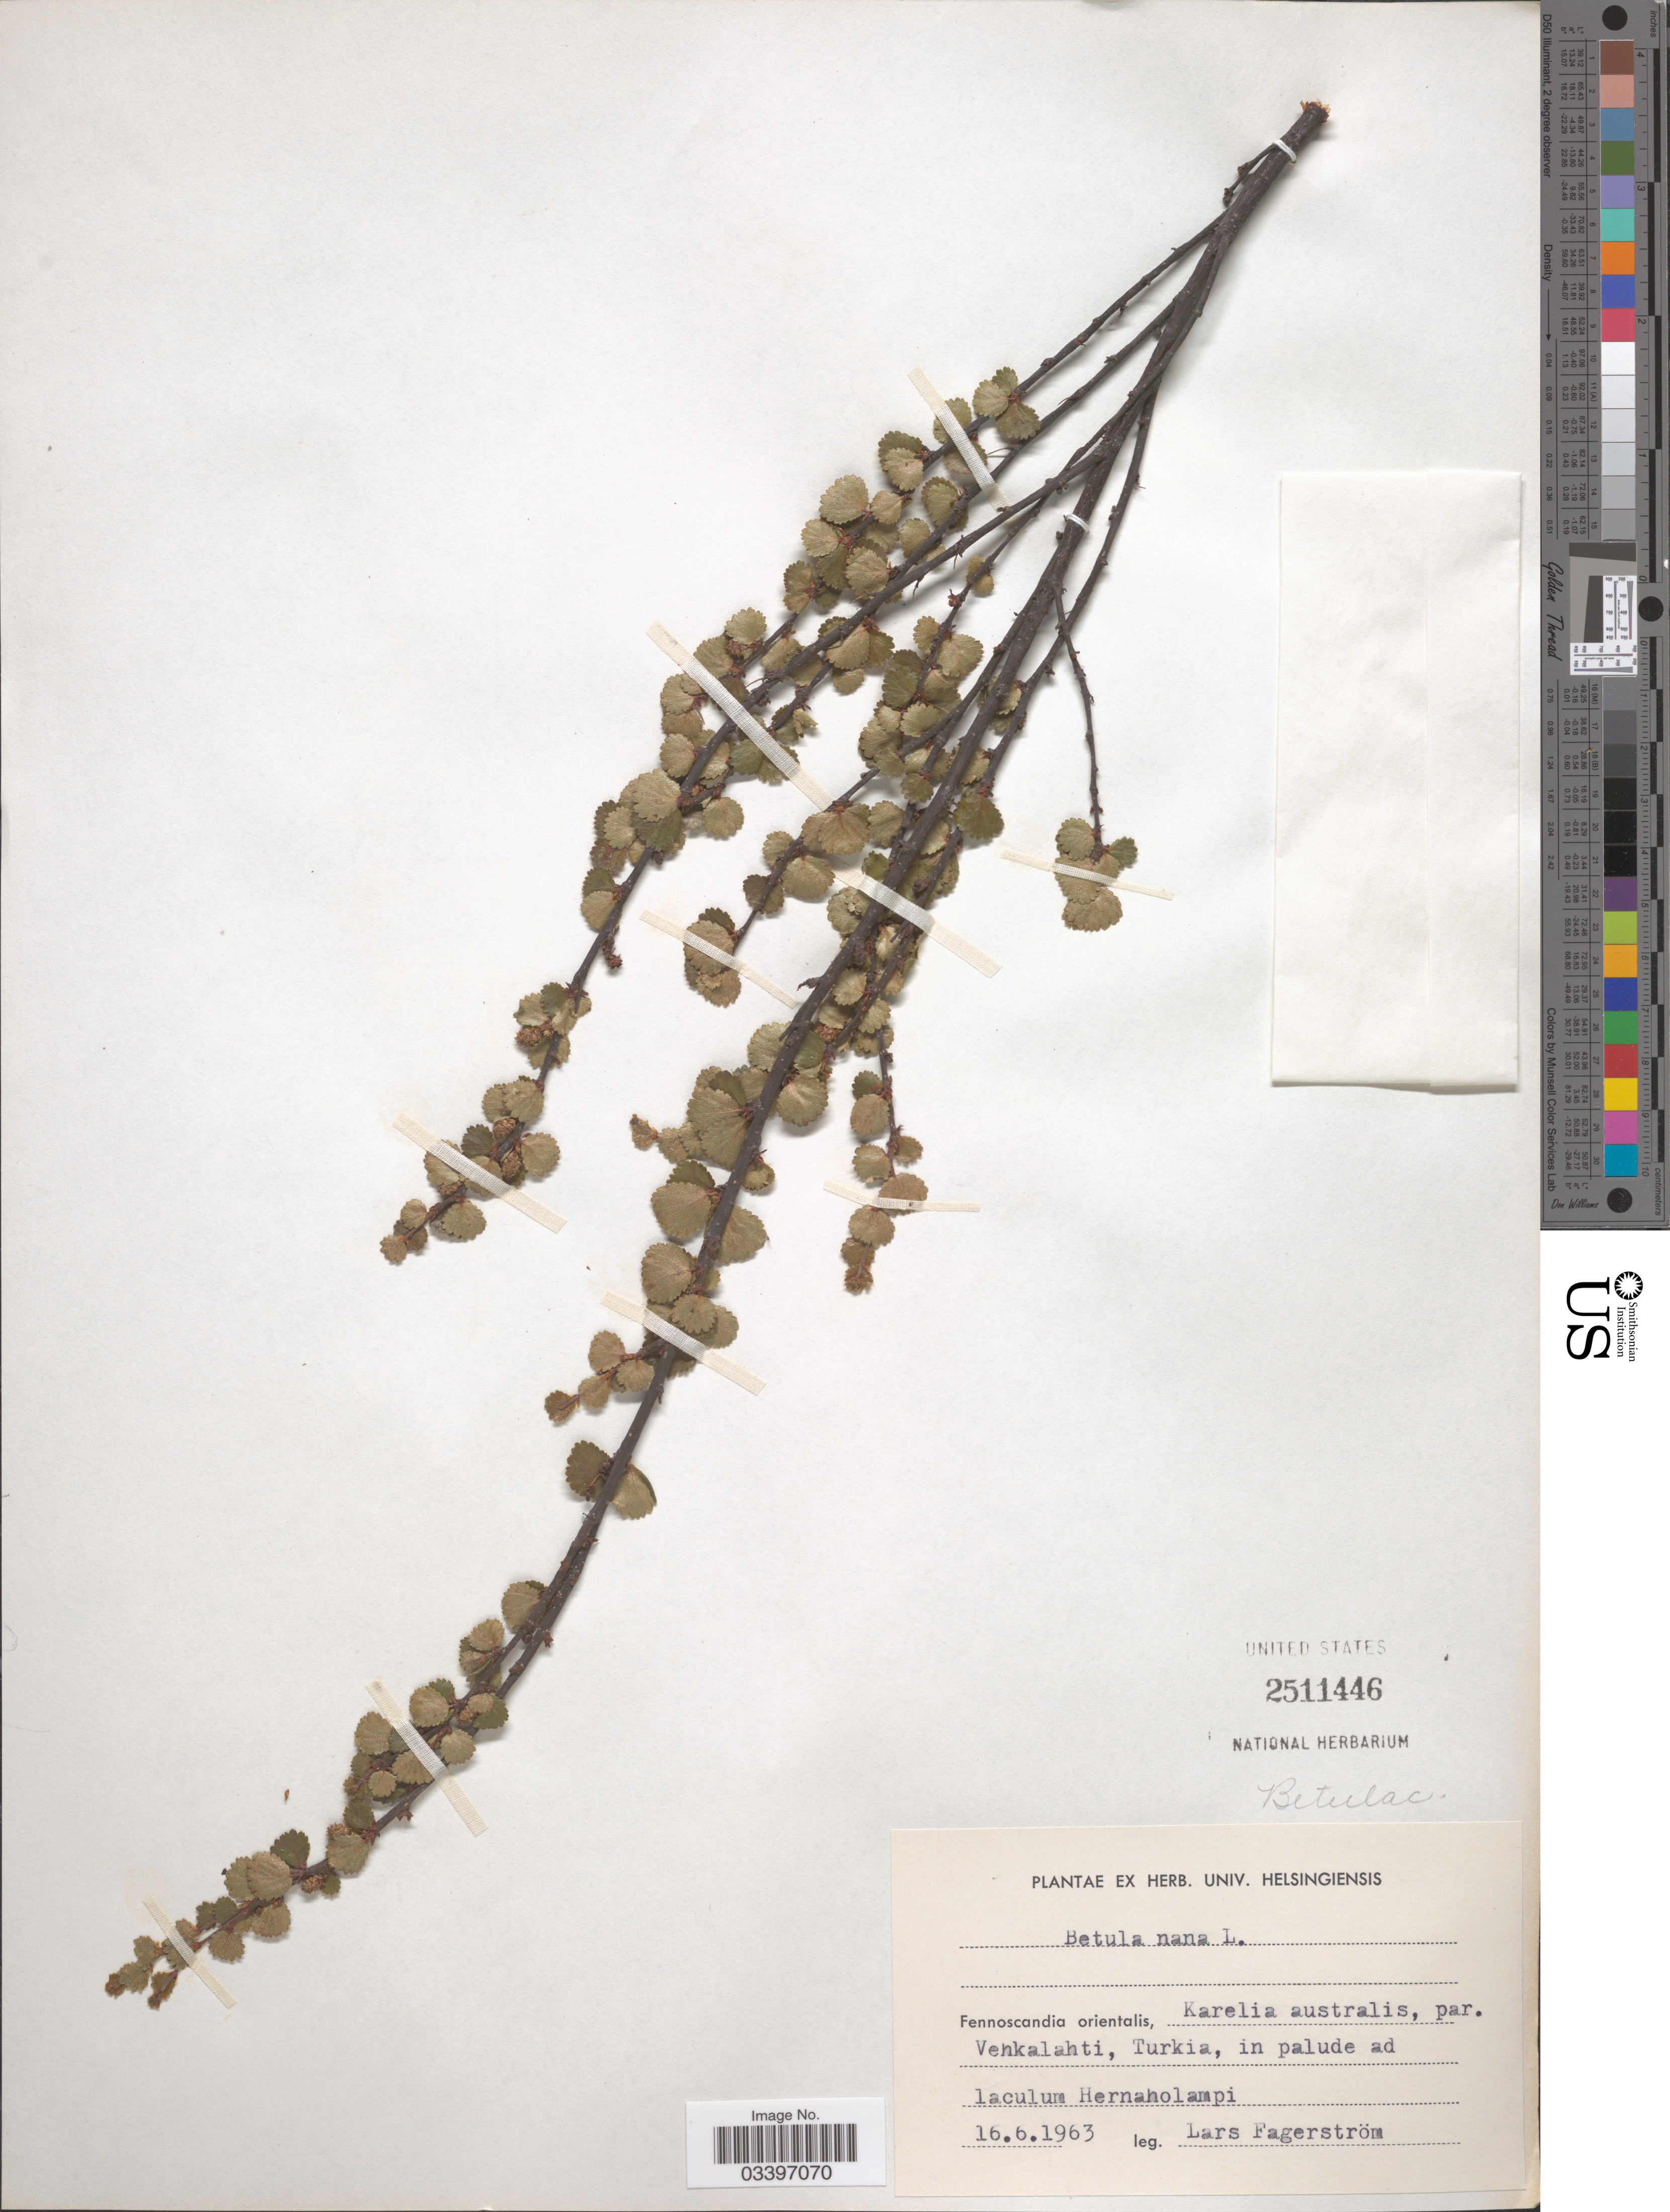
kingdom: Plantae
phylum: Tracheophyta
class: Magnoliopsida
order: Fagales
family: Betulaceae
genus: Betula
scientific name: Betula nana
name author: L.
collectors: L. Fagerstrom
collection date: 1963-06-16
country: Finland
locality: Fennoscandia orientalis, Karelia australis, par. Vehkalahti, Turkia, in palude ad laculum Hernaholampi.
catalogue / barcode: US 2511446